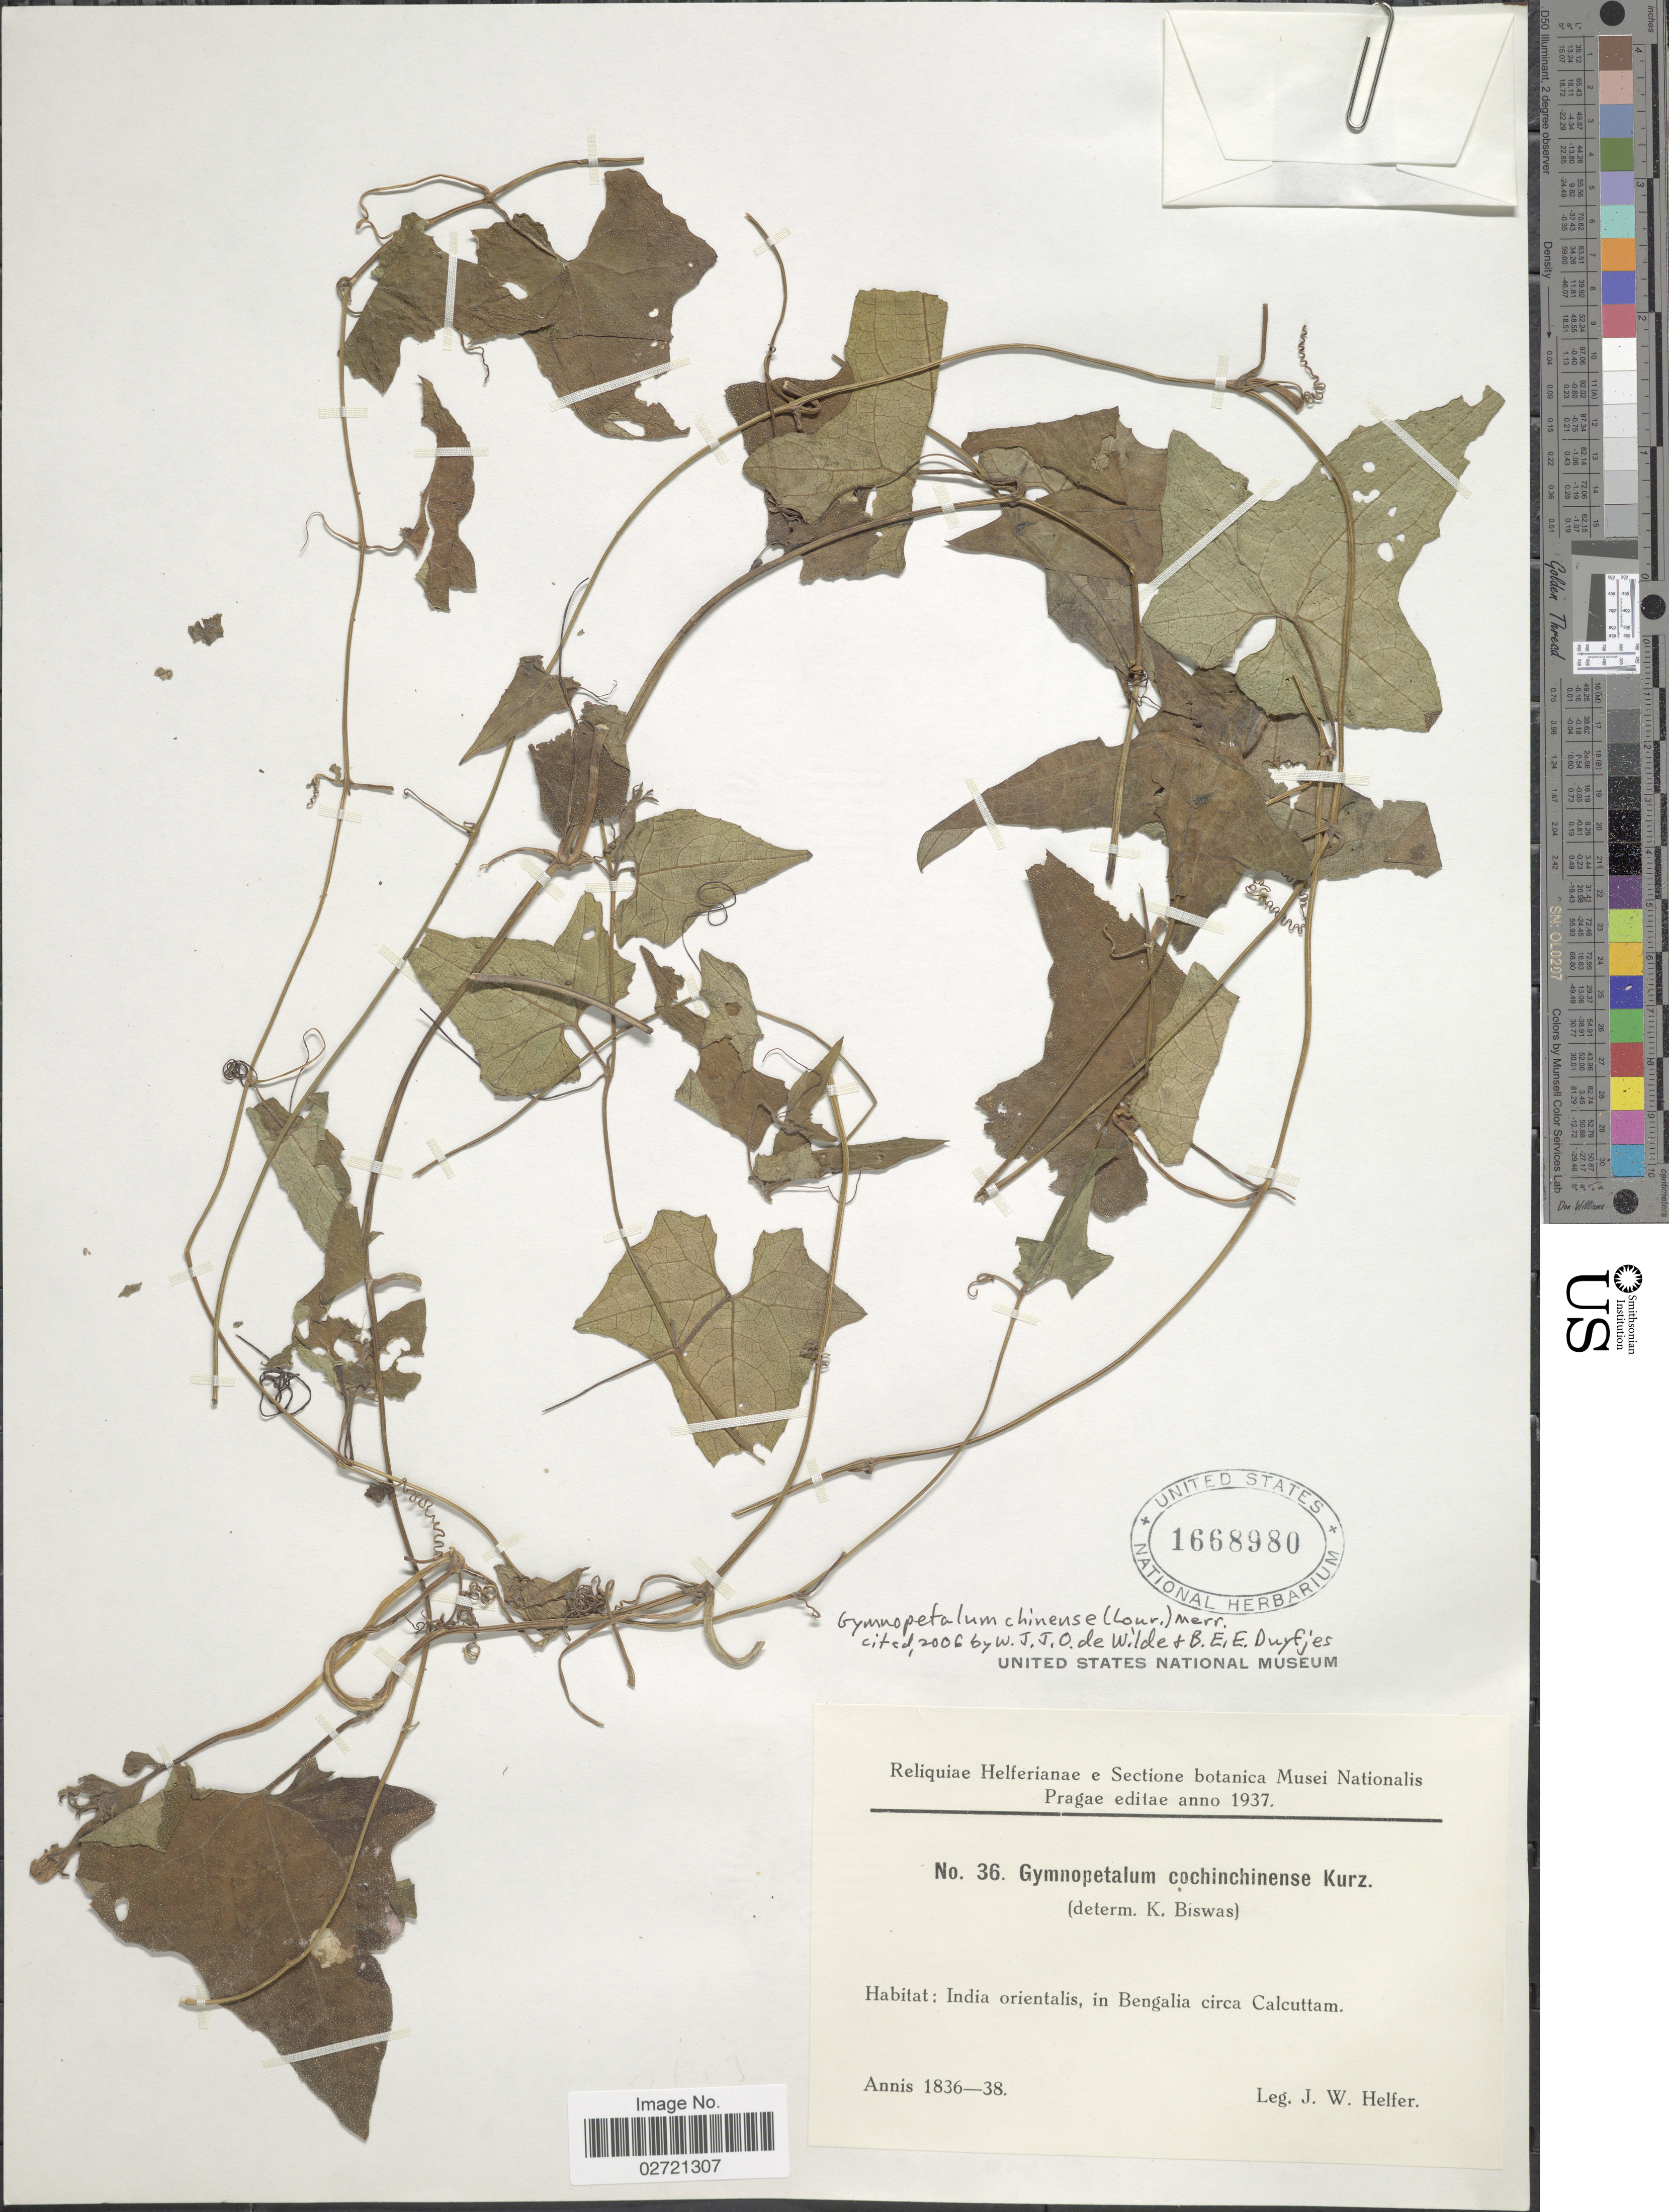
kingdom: Plantae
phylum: Tracheophyta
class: Magnoliopsida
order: Cucurbitales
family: Cucurbitaceae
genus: Trichosanthes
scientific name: Trichosanthes costata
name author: Blume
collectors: J. W. Helfer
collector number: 36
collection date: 1836/1838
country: India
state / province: West Bengal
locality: India orientalis, in Bengalia circa Calcuttam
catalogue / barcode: US 1668980